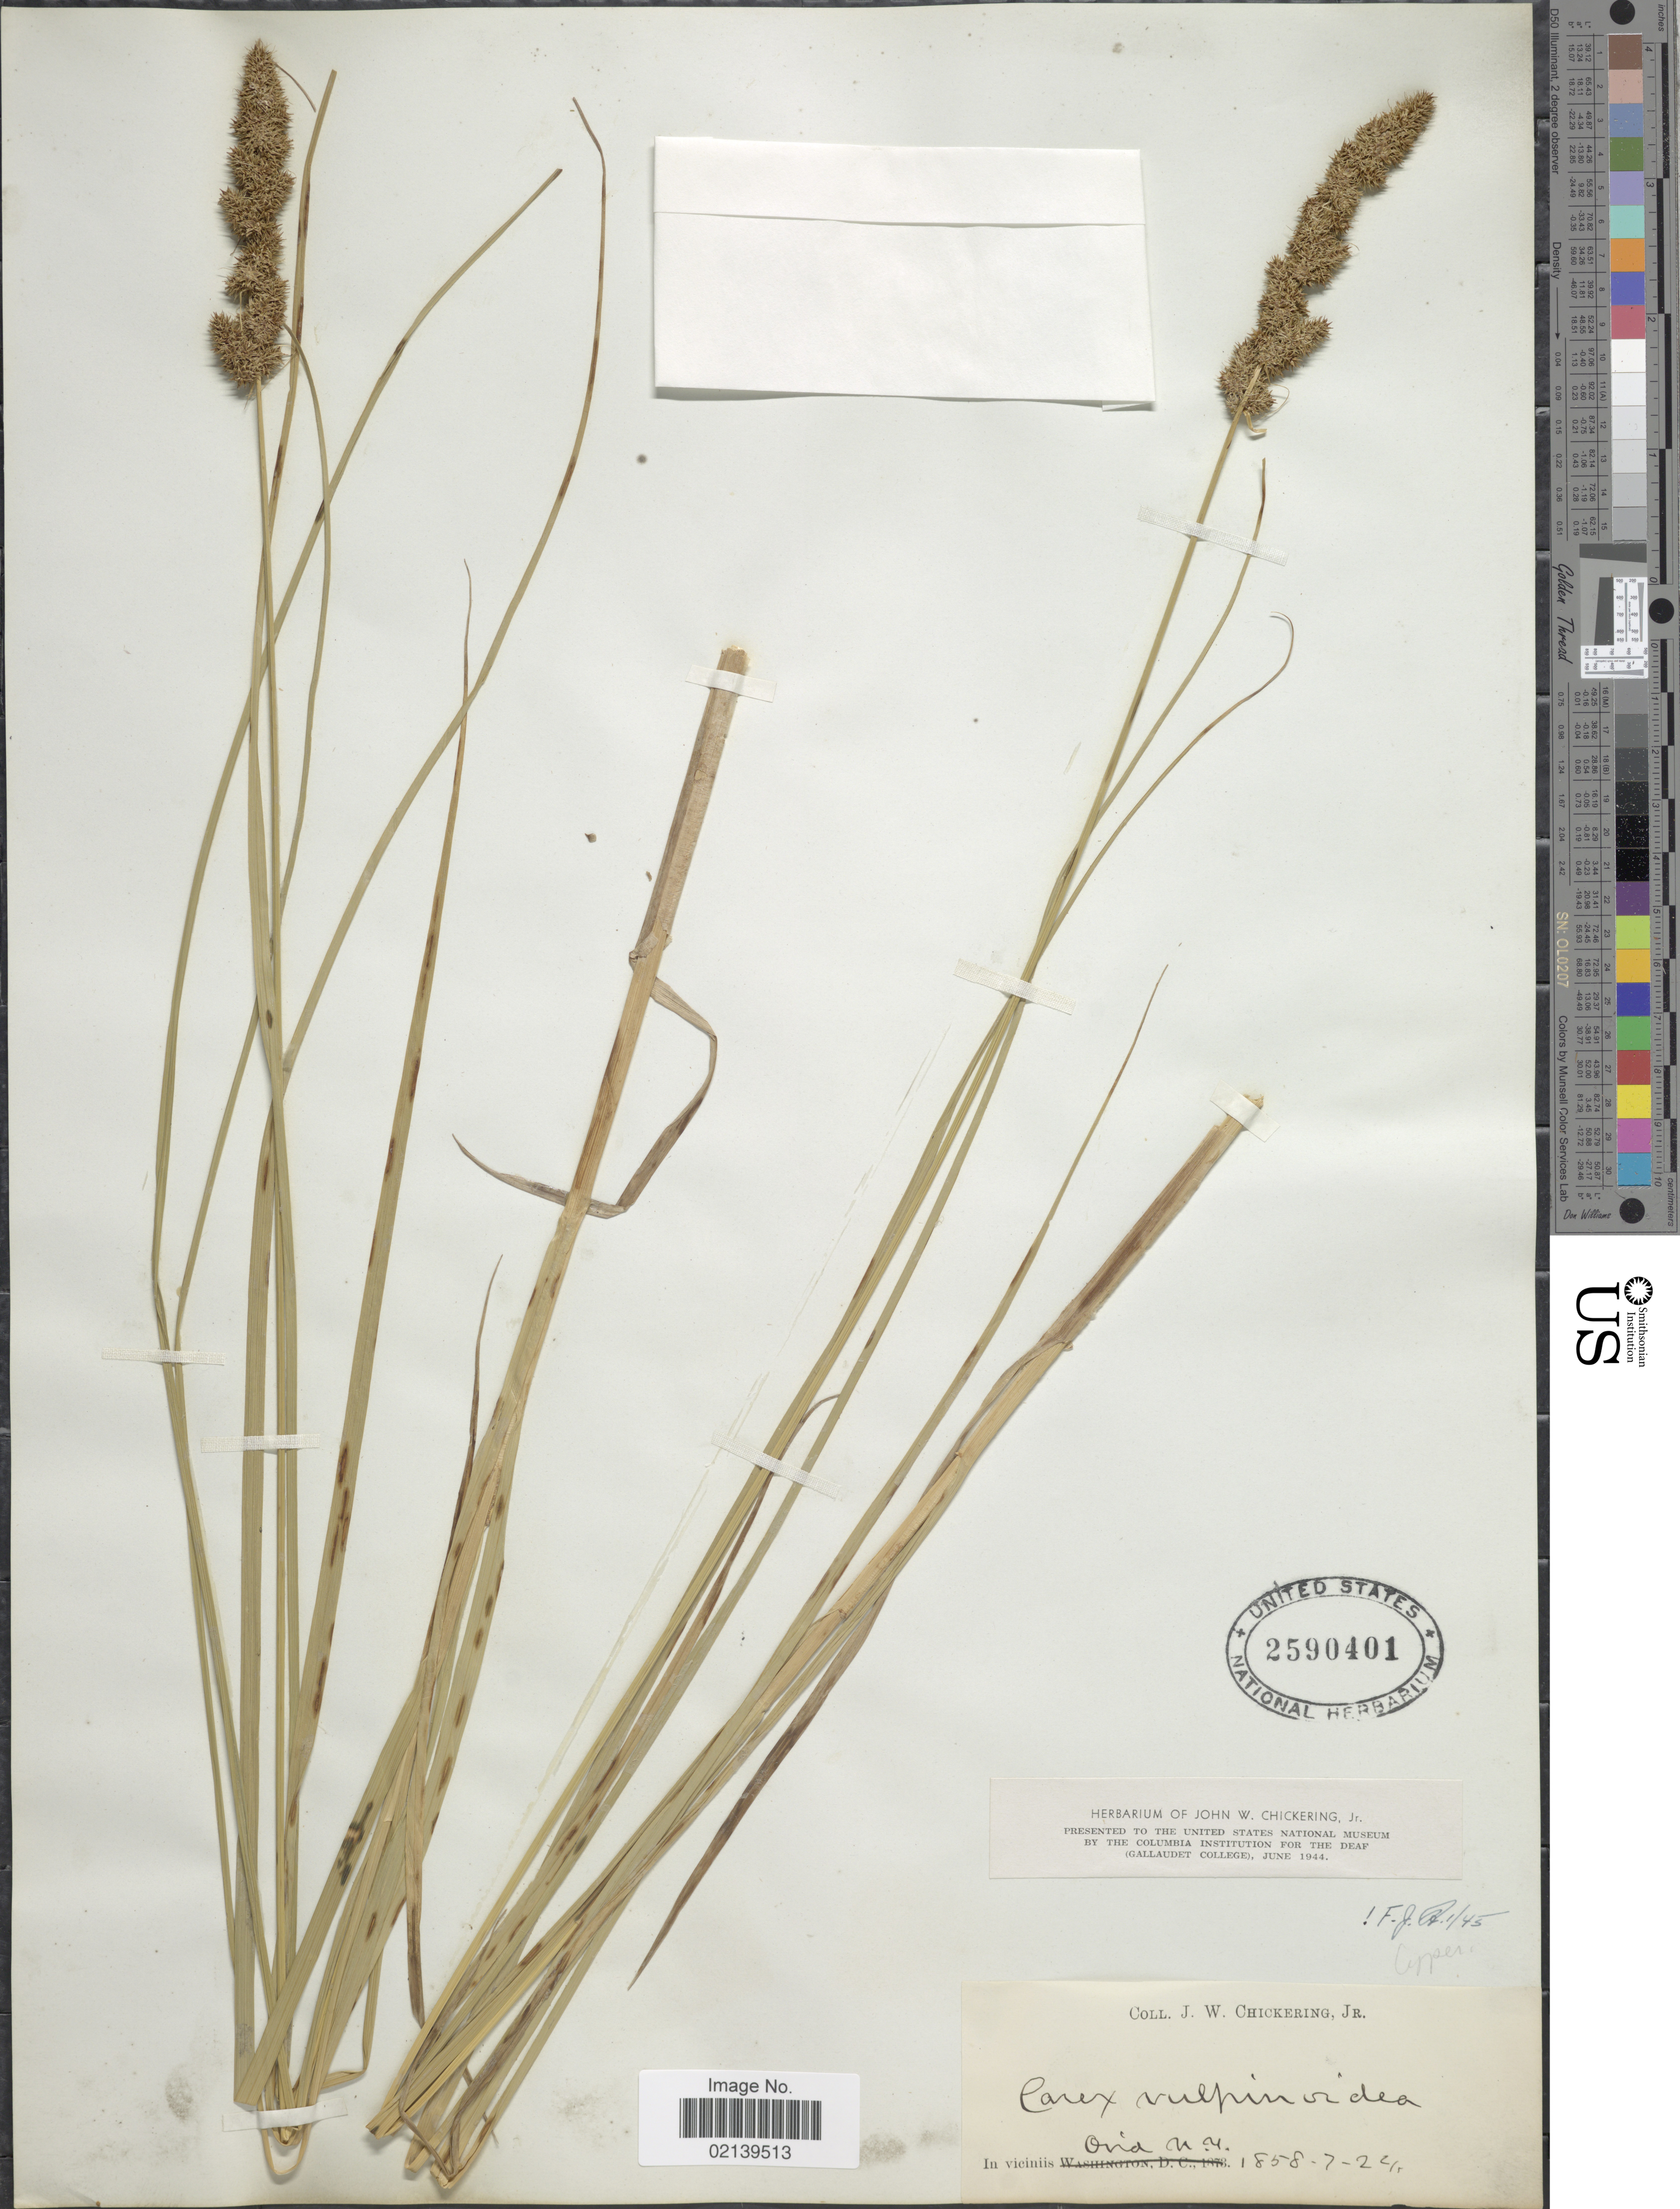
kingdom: Plantae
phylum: Tracheophyta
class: Liliopsida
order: Poales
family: Cyperaceae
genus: Carex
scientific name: Carex vulpinoidea Michx.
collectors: J. W. Chickering Jr.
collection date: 1858-07-24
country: United States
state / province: New York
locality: In viciniis Ovid N.Y.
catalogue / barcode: US 2590401